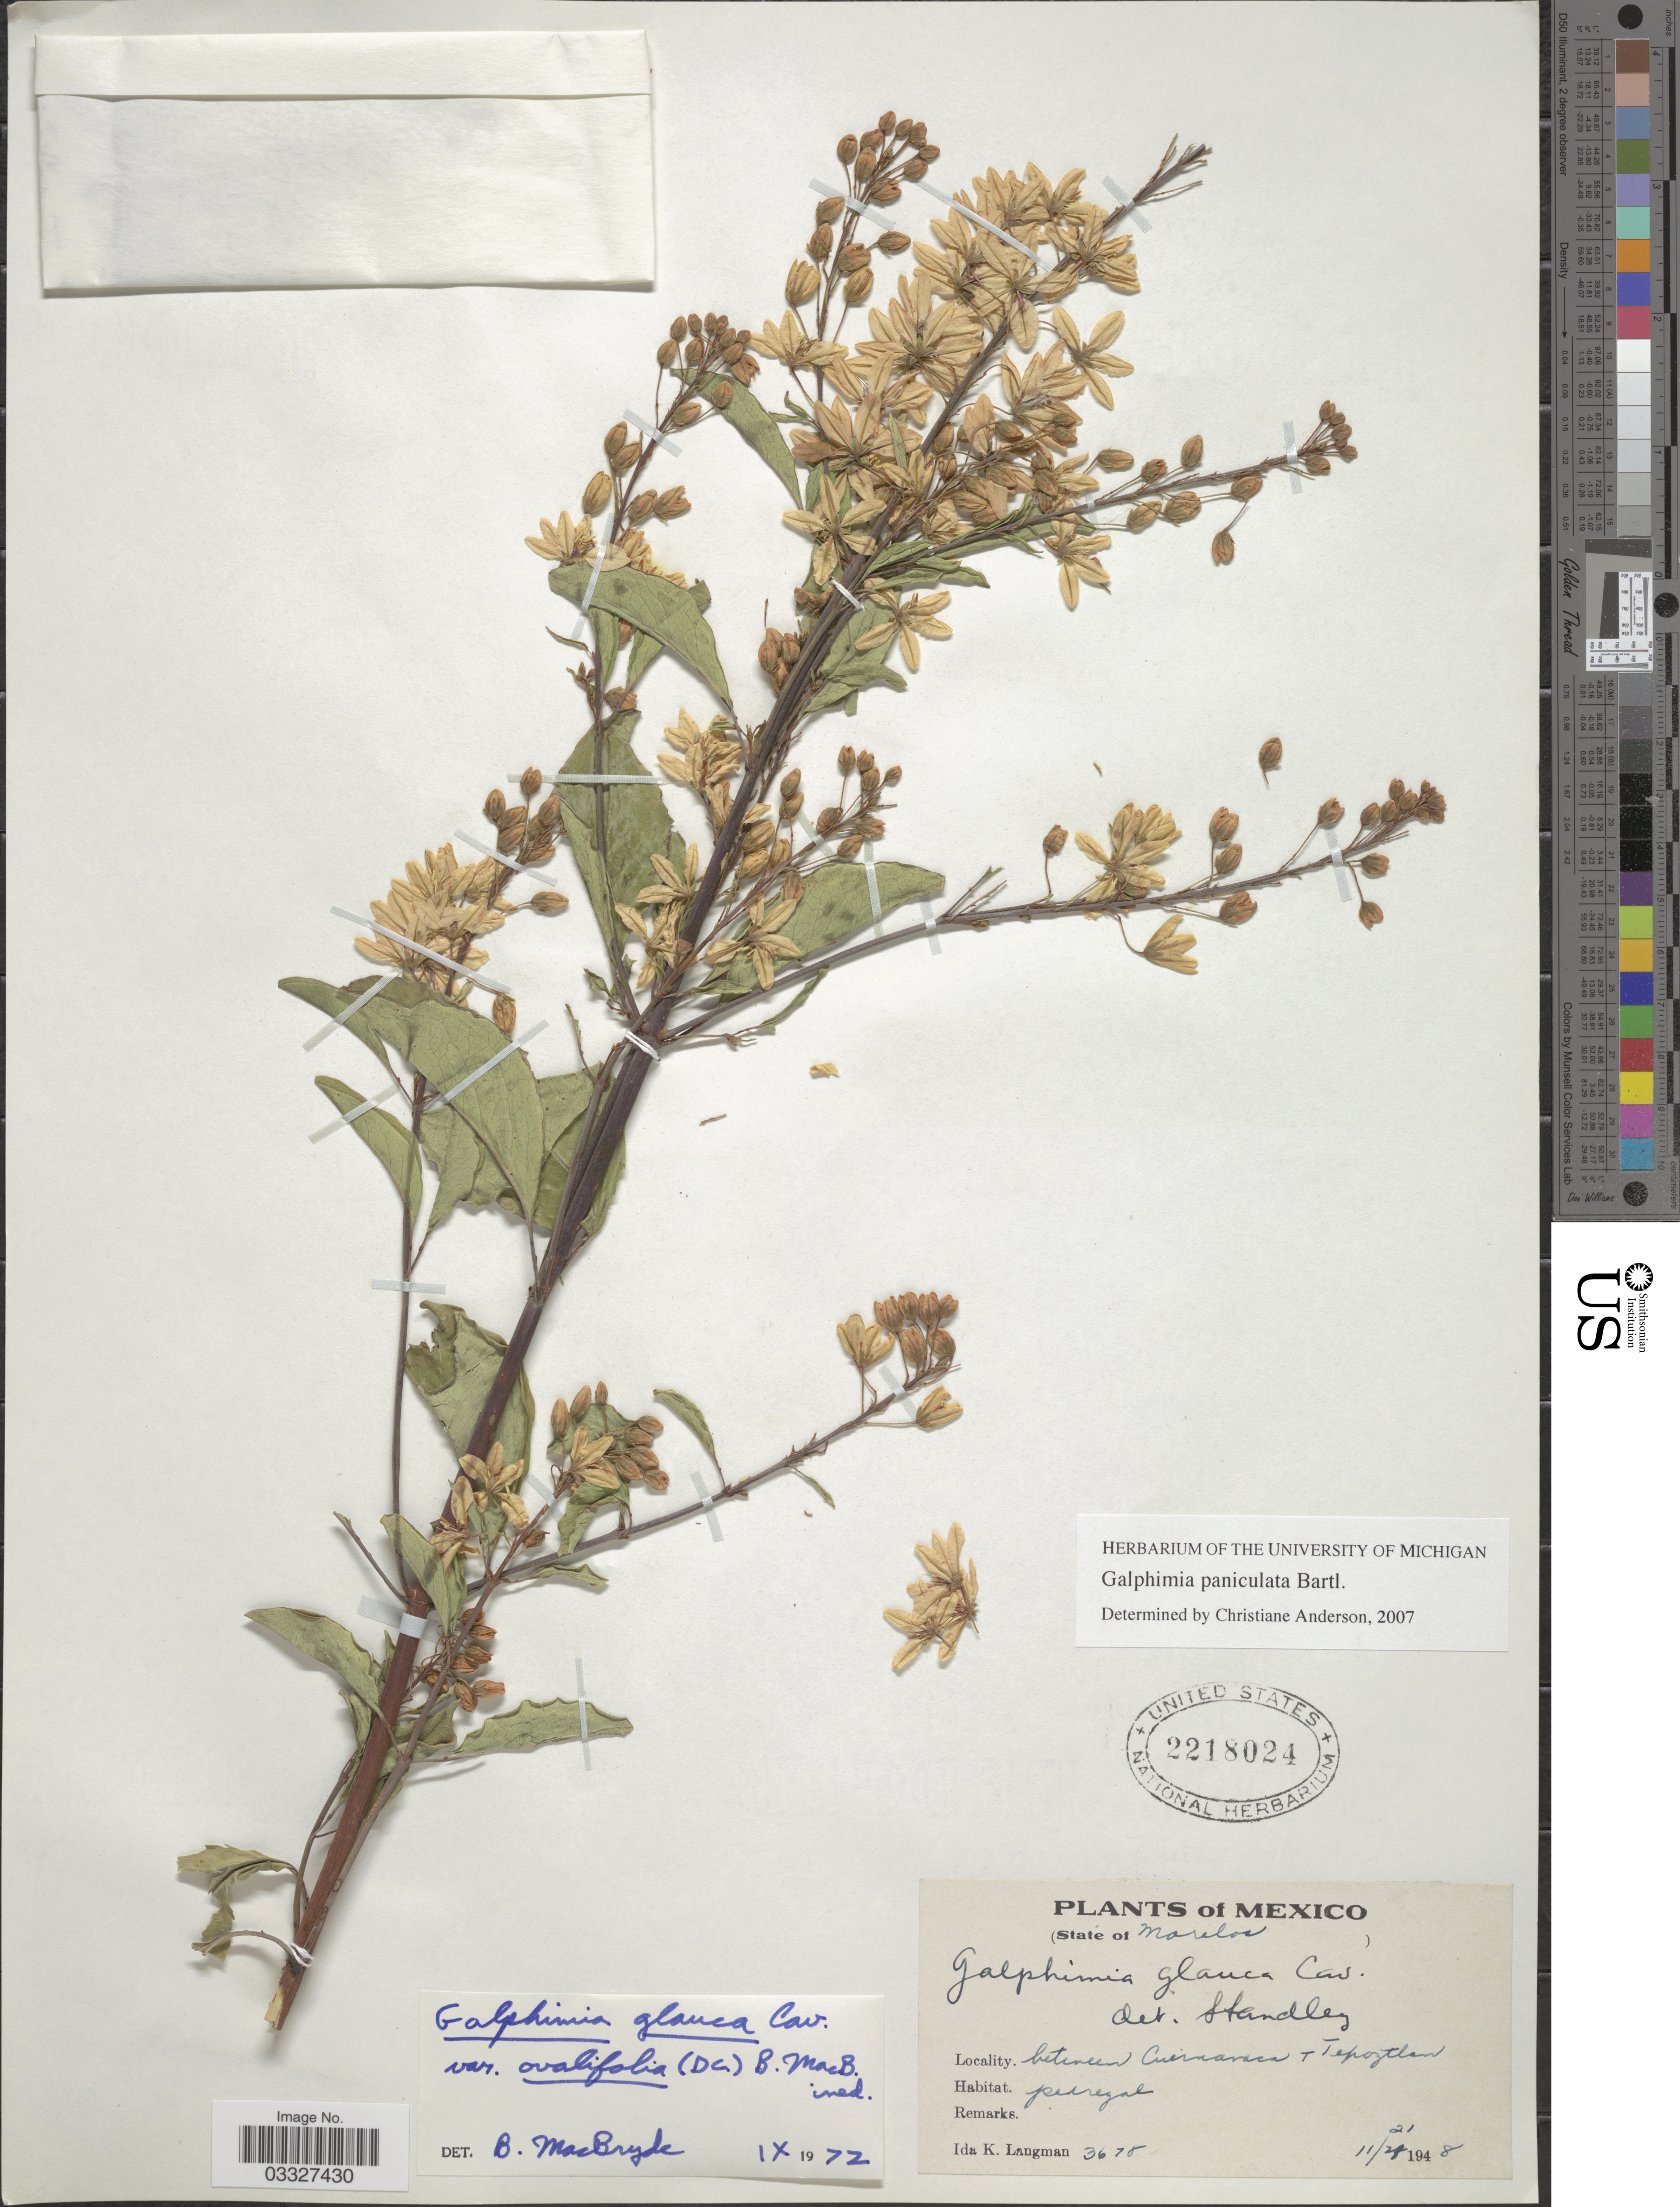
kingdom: Plantae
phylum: Tracheophyta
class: Magnoliopsida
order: Malpighiales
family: Malpighiaceae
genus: Galphimia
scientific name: Galphimia paniculata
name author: Bart.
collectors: I. K. Langman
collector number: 3675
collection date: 1948-11-21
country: Mexico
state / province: Morelos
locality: Between Cuernavaca + Tepoztlan.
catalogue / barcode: US 2218024